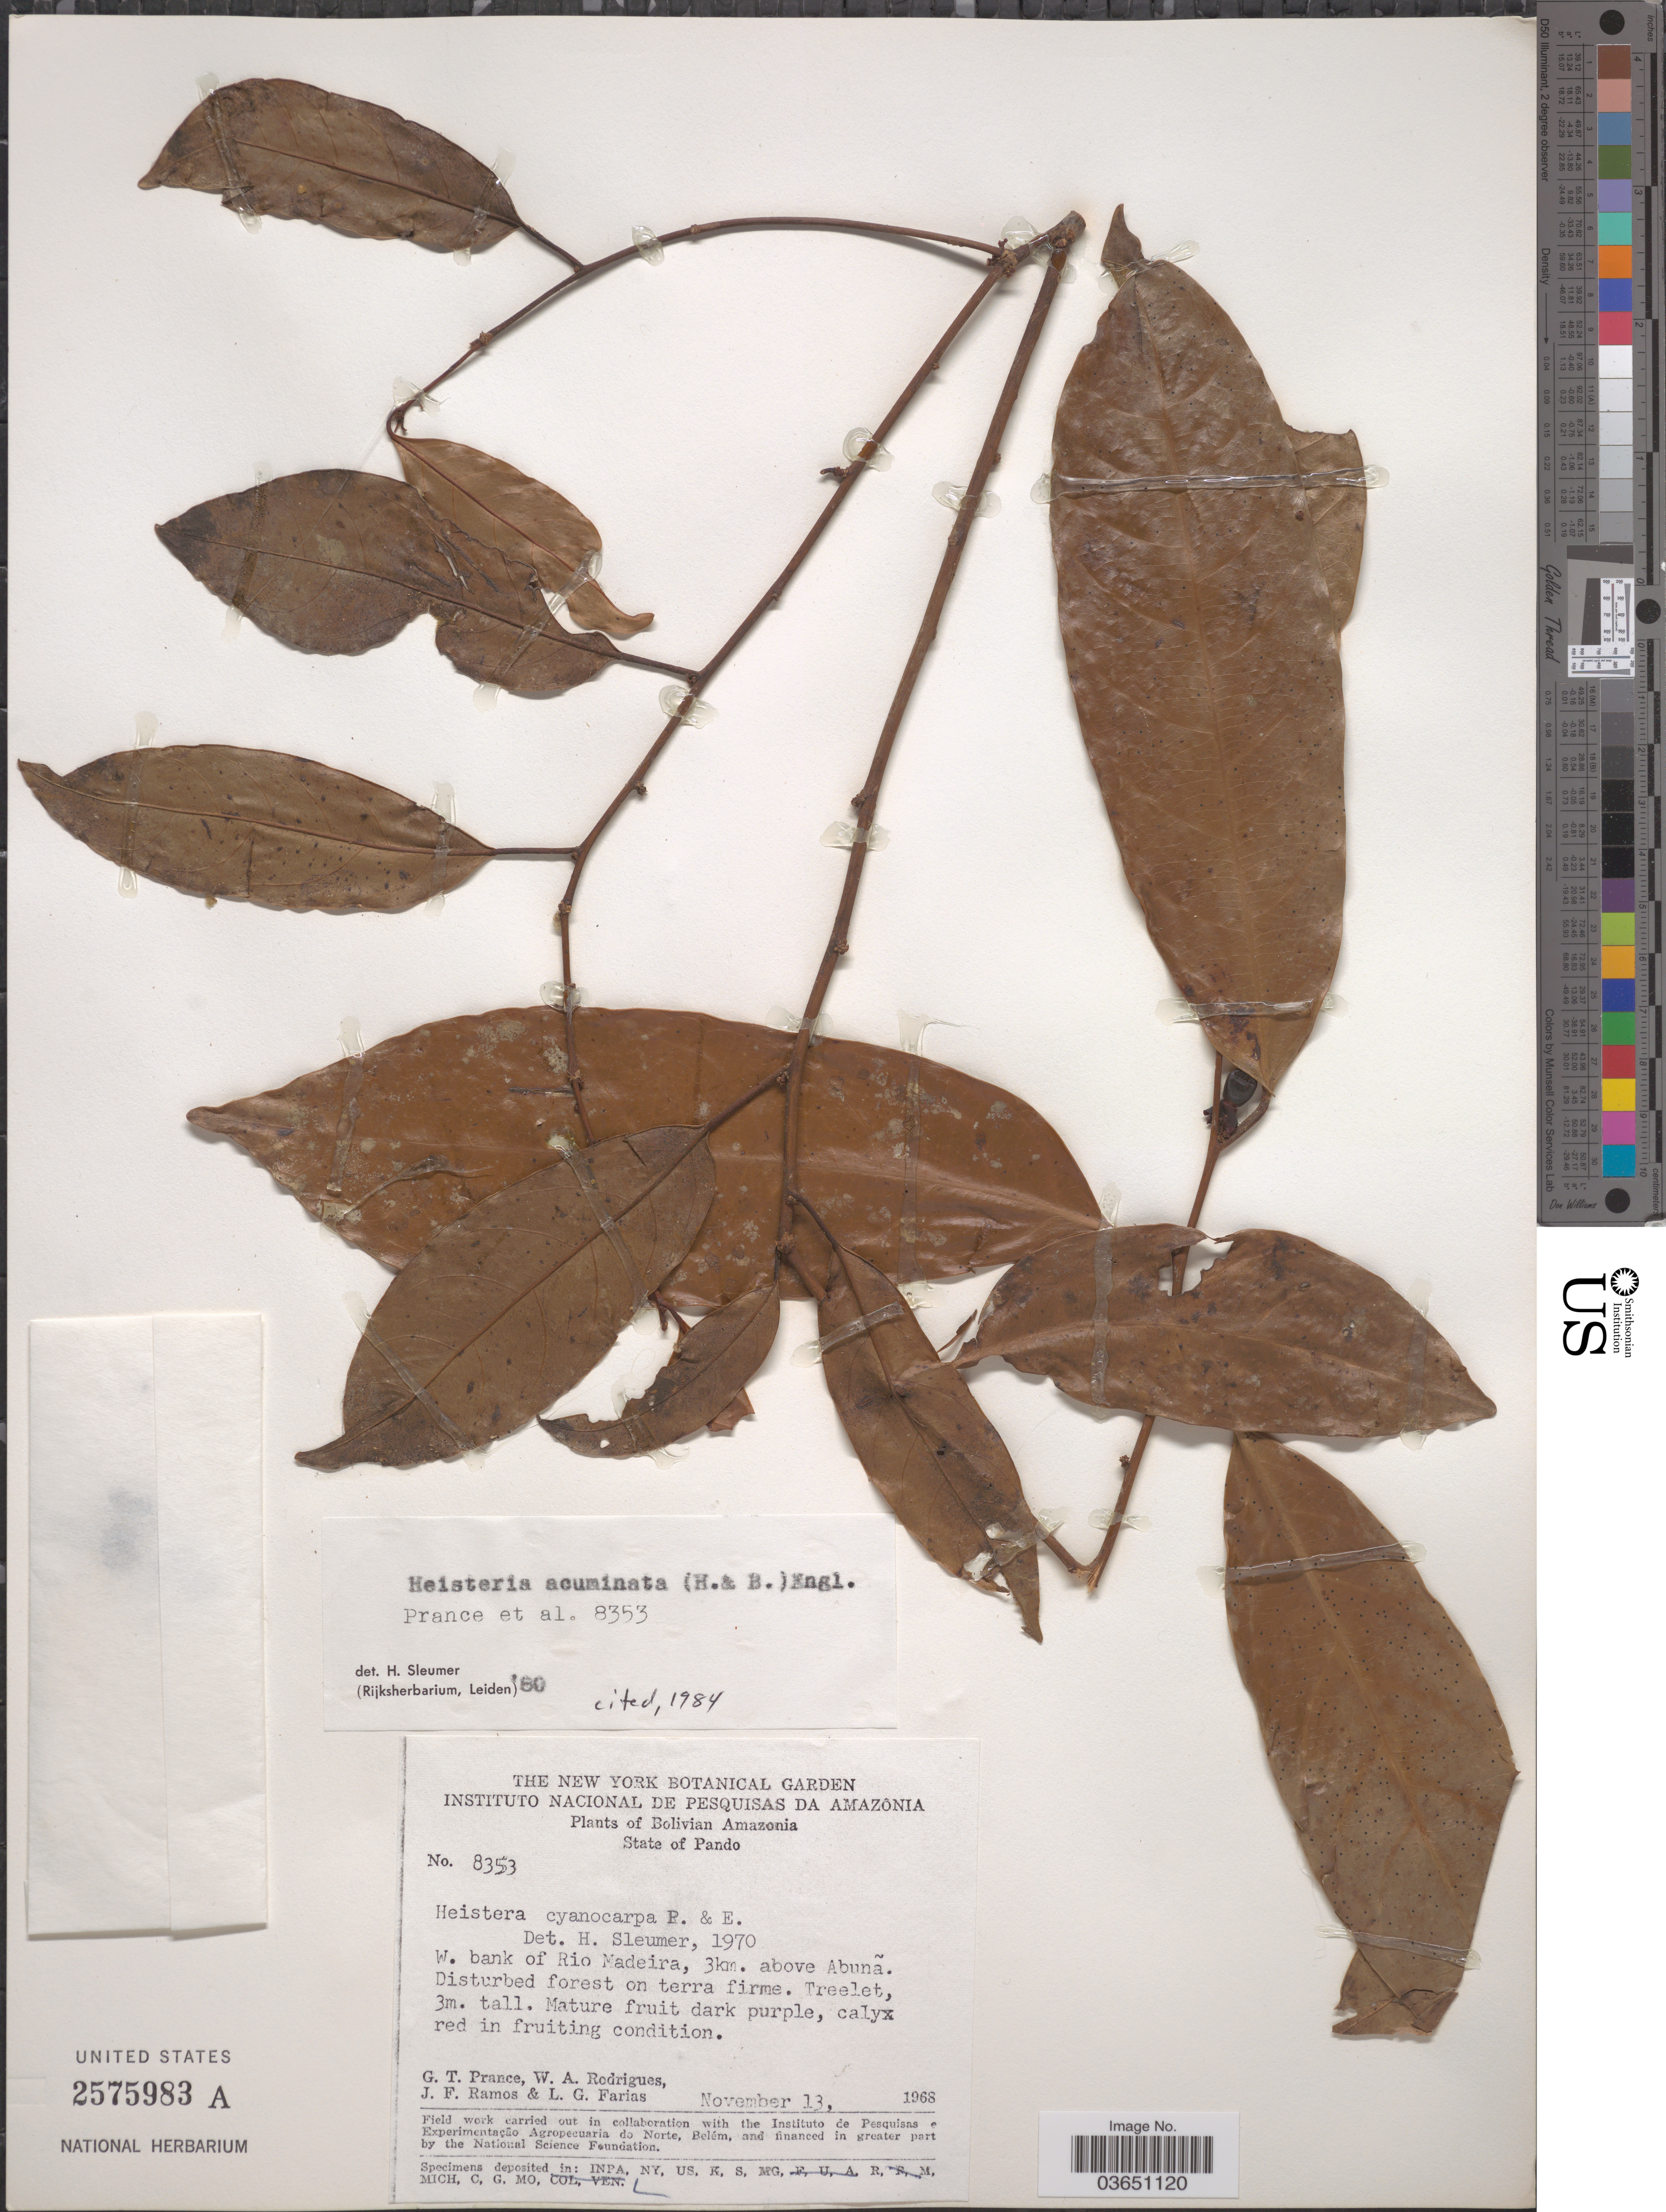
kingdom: Plantae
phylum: Tracheophyta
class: Magnoliopsida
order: Santalales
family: Erythropalaceae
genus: Heisteria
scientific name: Heisteria acuminata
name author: (Humb. & Bonpl.) Engl.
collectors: G. T. Prance, W. A. Rodrigues, J. F. Ramos & L. G. Farias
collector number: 8353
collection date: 1968-11-13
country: Bolivia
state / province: Pando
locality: Bolivian Amazonia. W. bank of Rio Madeira, 3km. above Abuña.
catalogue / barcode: US 2575983A